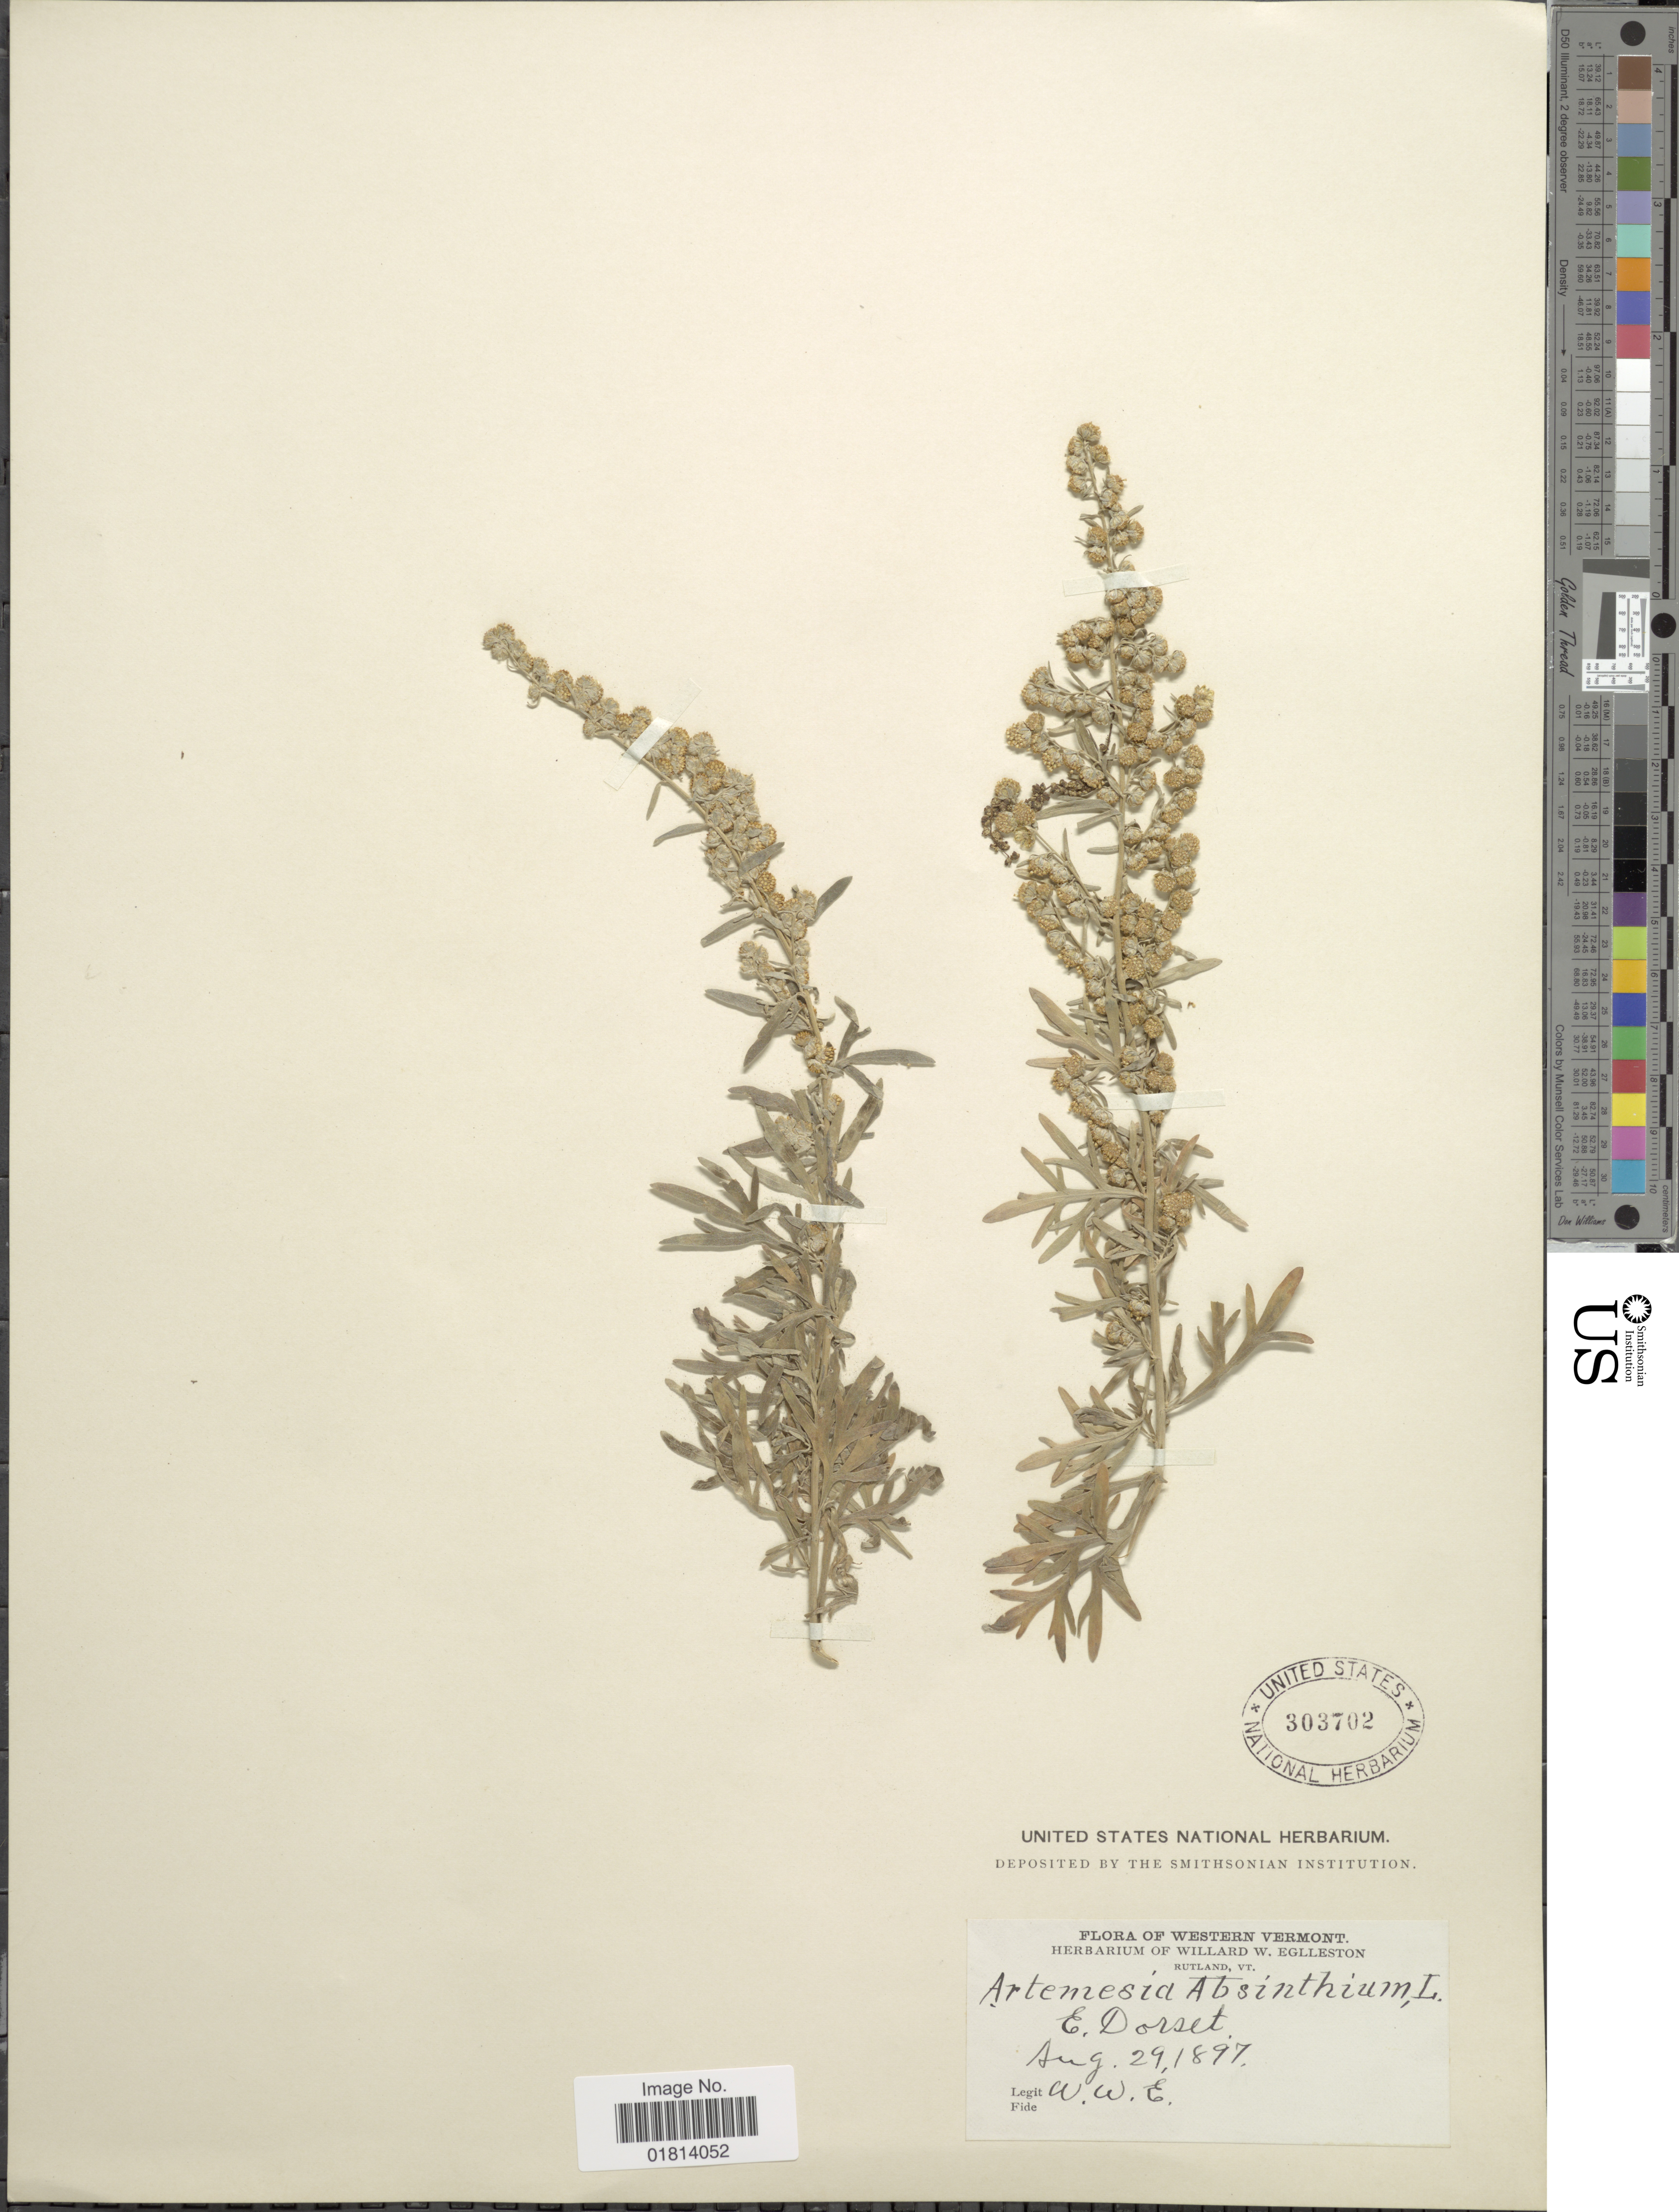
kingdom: Plantae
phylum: Tracheophyta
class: Magnoliopsida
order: Asterales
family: Asteraceae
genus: Artemisia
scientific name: Artemisia absinthium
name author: L.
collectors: W. W. Eggleston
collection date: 1897-08-29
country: United States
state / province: Vermont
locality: Western Vermont. E. Dorset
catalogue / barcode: US 303702